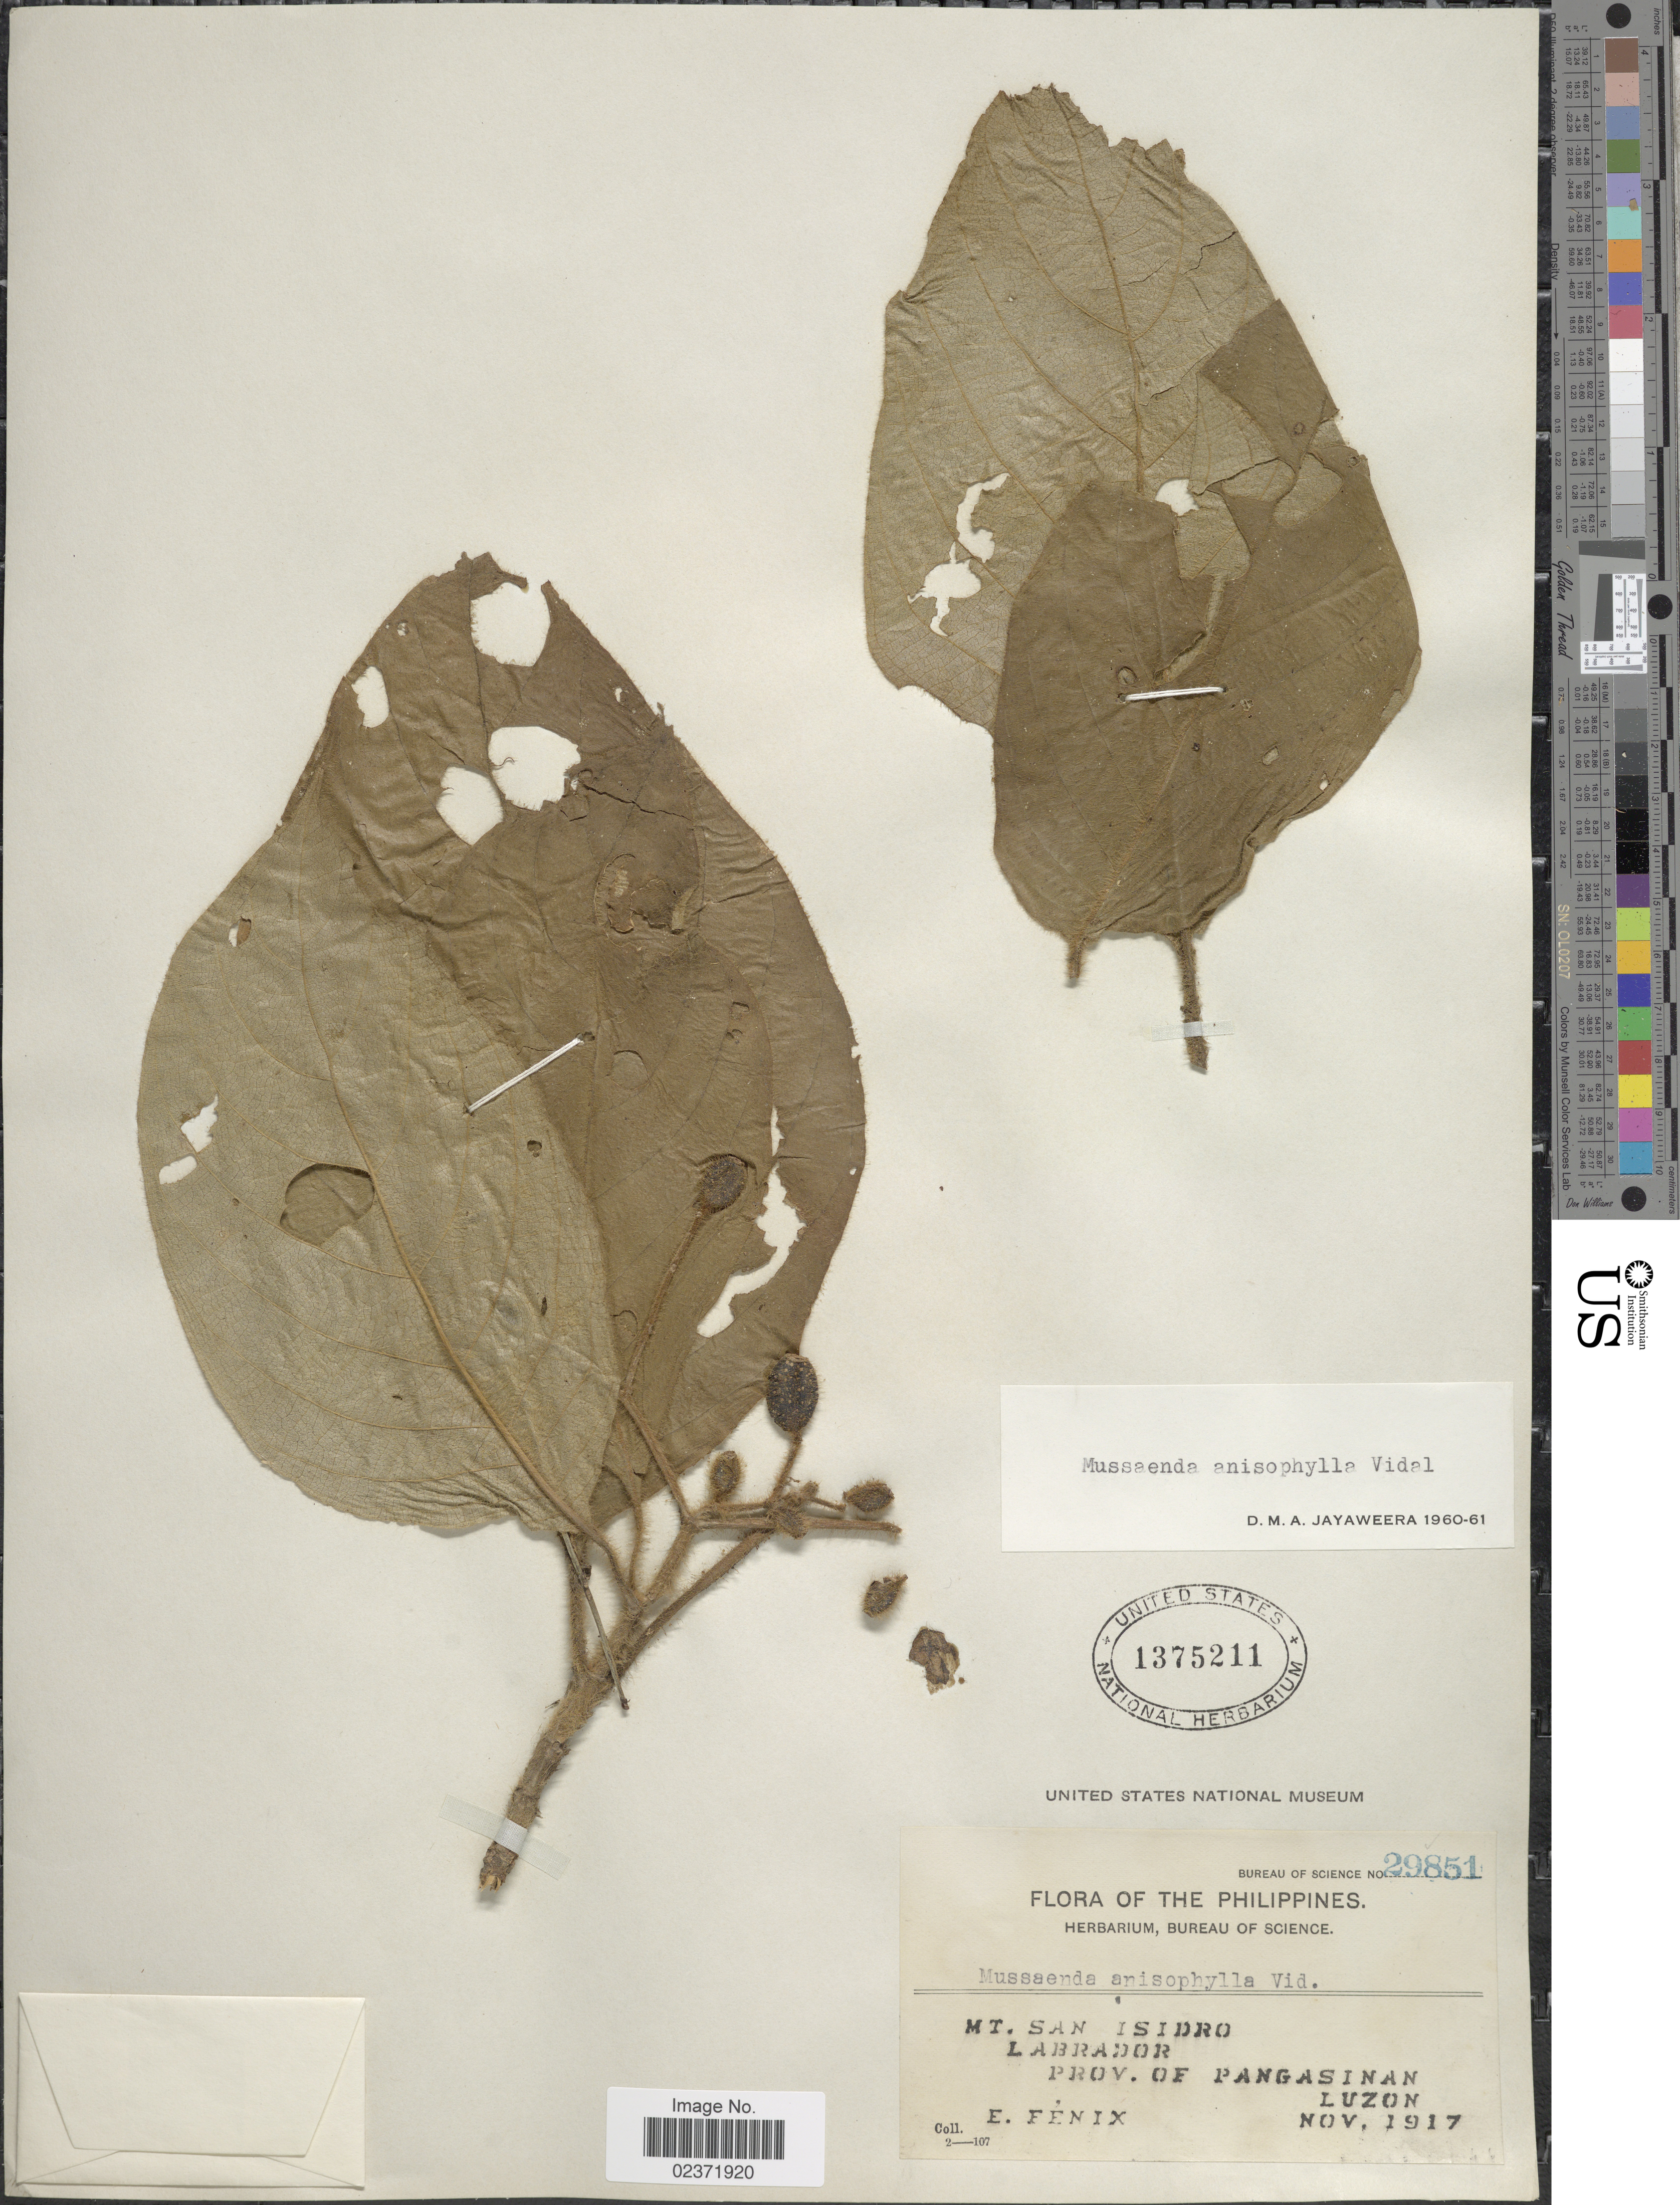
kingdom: Plantae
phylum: Tracheophyta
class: Magnoliopsida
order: Gentianales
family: Rubiaceae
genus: Mussaenda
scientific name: Mussaenda anisophylla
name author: S. Vidal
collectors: E. Fénix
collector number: Bureau Of Science 29851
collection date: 1917-11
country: Philippines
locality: Mt. San Isidro, Labrador, Prov. of Pangasinan, Luzon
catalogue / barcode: US 1375211